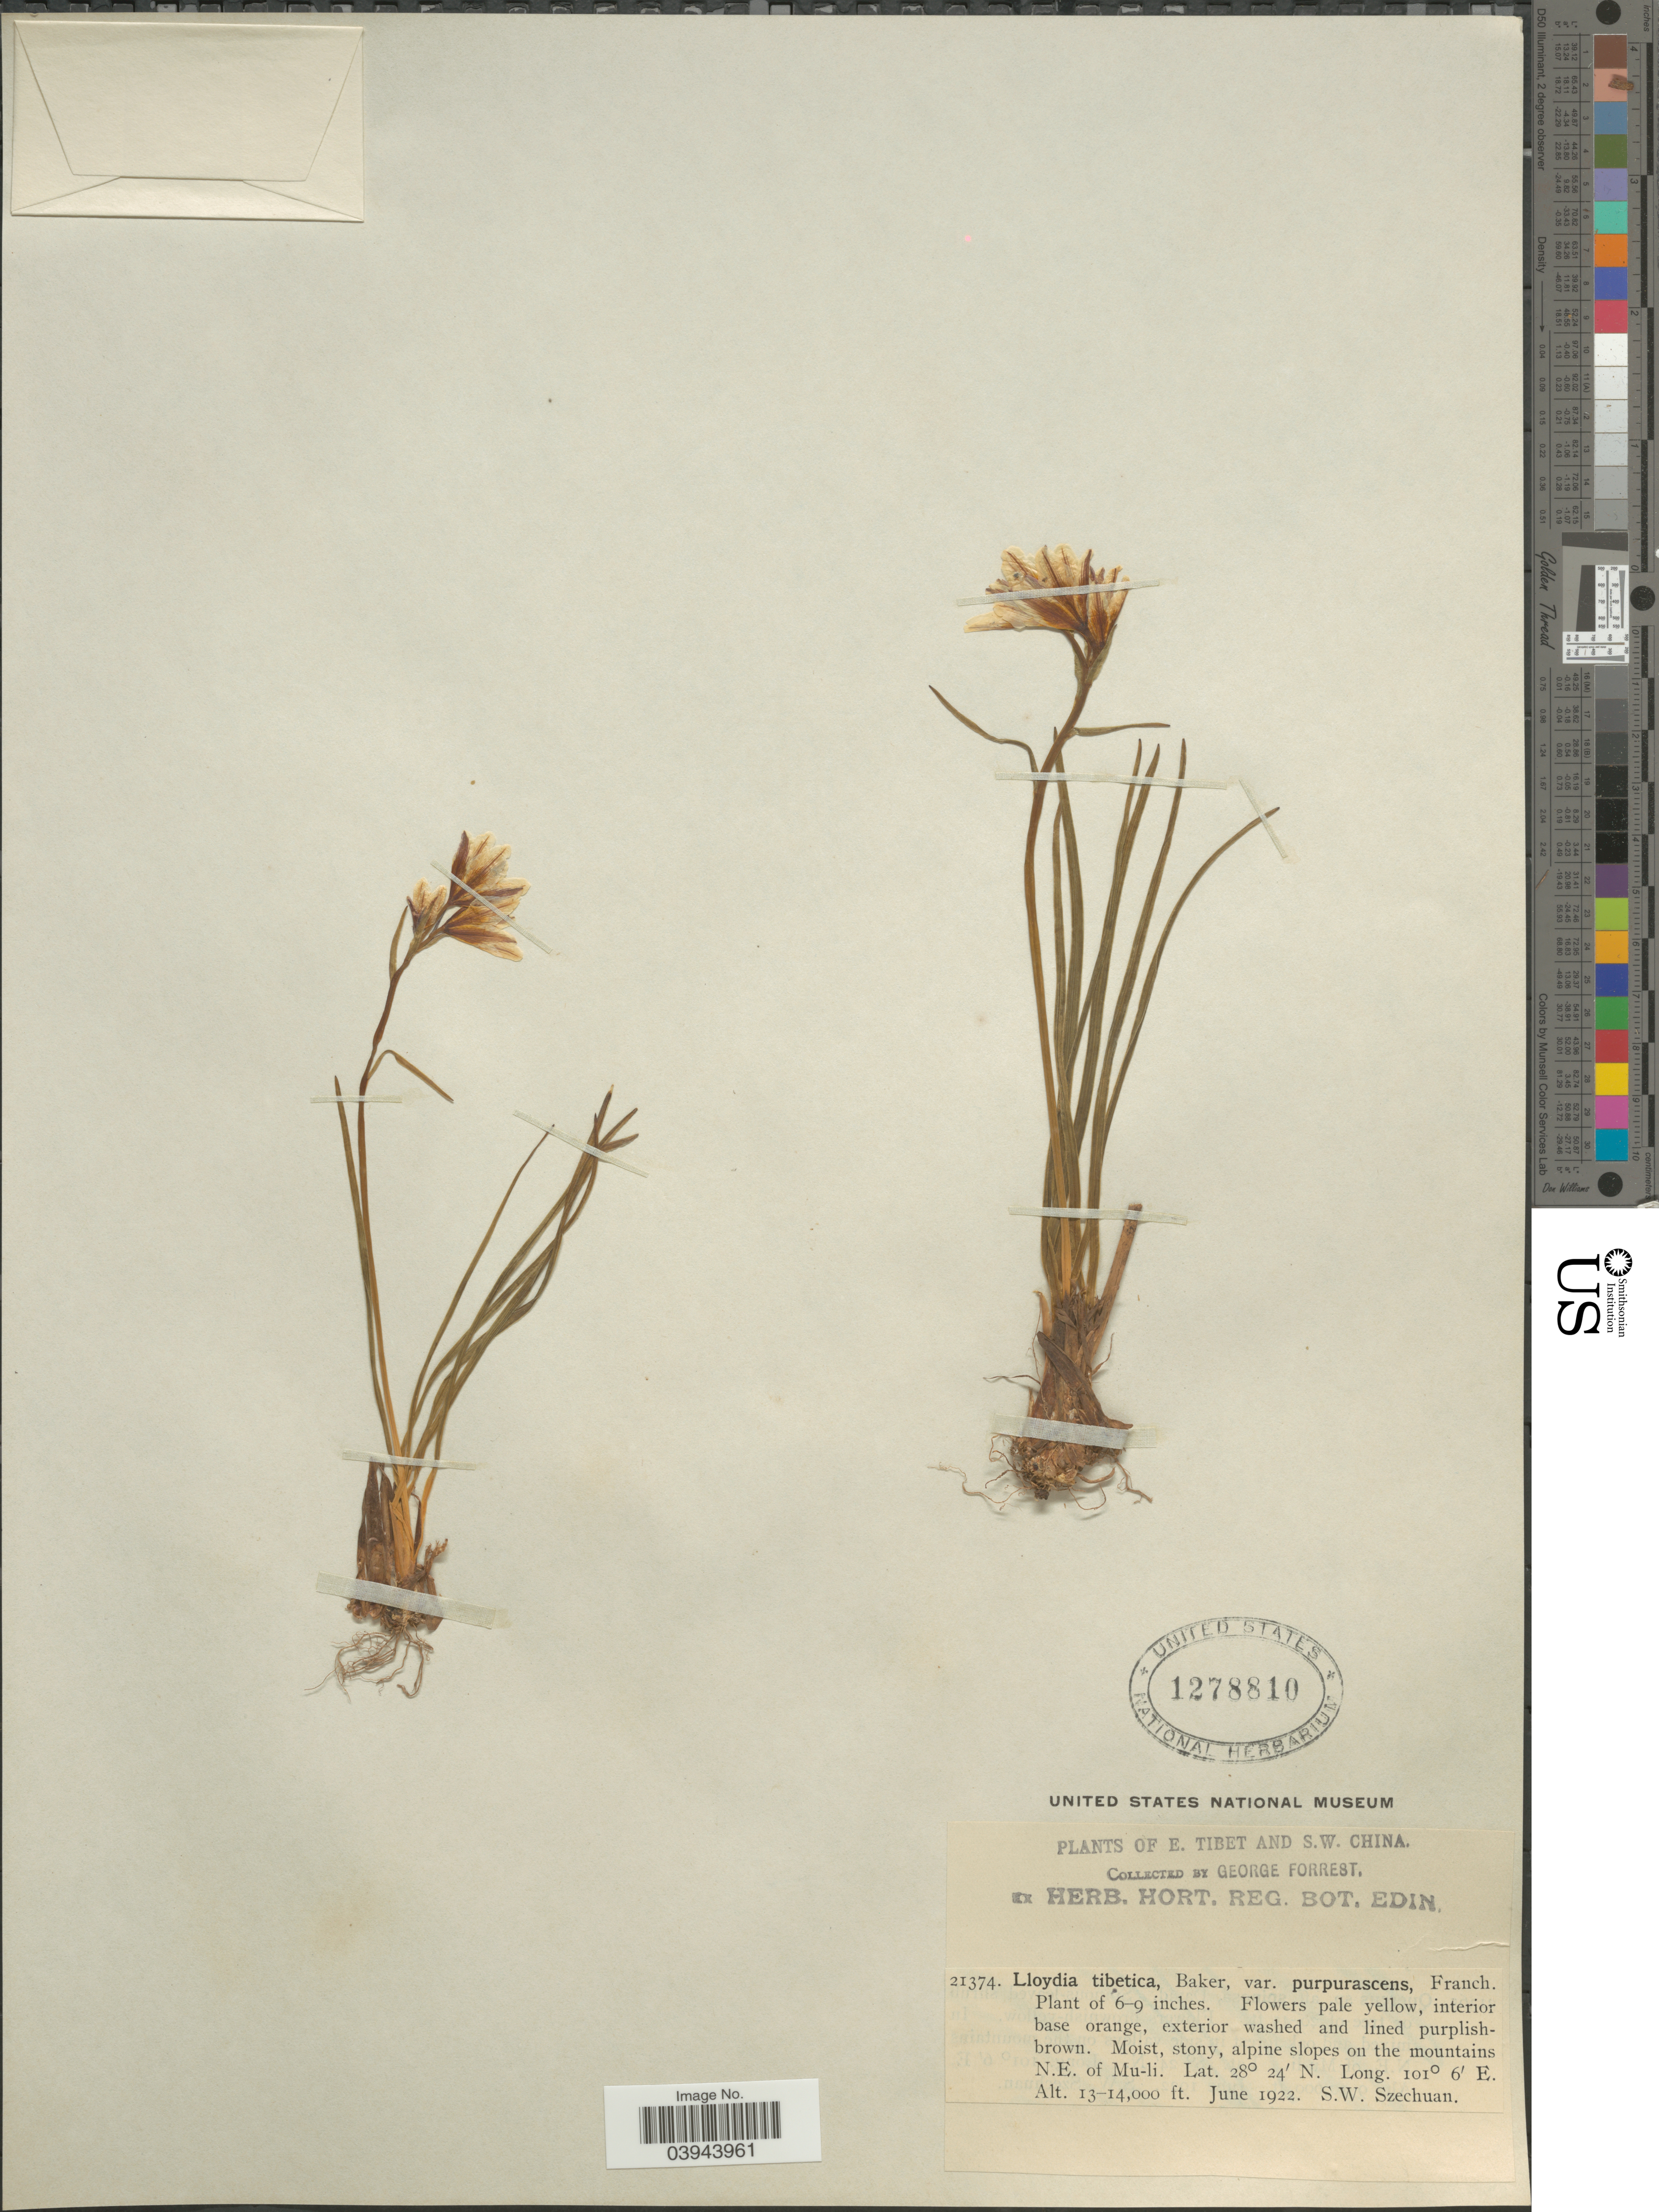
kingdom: Plantae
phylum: Tracheophyta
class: Liliopsida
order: Liliales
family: Liliaceae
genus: Lloydia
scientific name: Lloydia tibetica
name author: Baker ex Oliv.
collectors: G. Forrest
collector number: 21374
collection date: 1922-06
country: China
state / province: Sichuan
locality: S.W. China. On the mountains N.E. of Mu-li. S.W. Szechuan.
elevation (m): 3962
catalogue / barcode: US 1278810